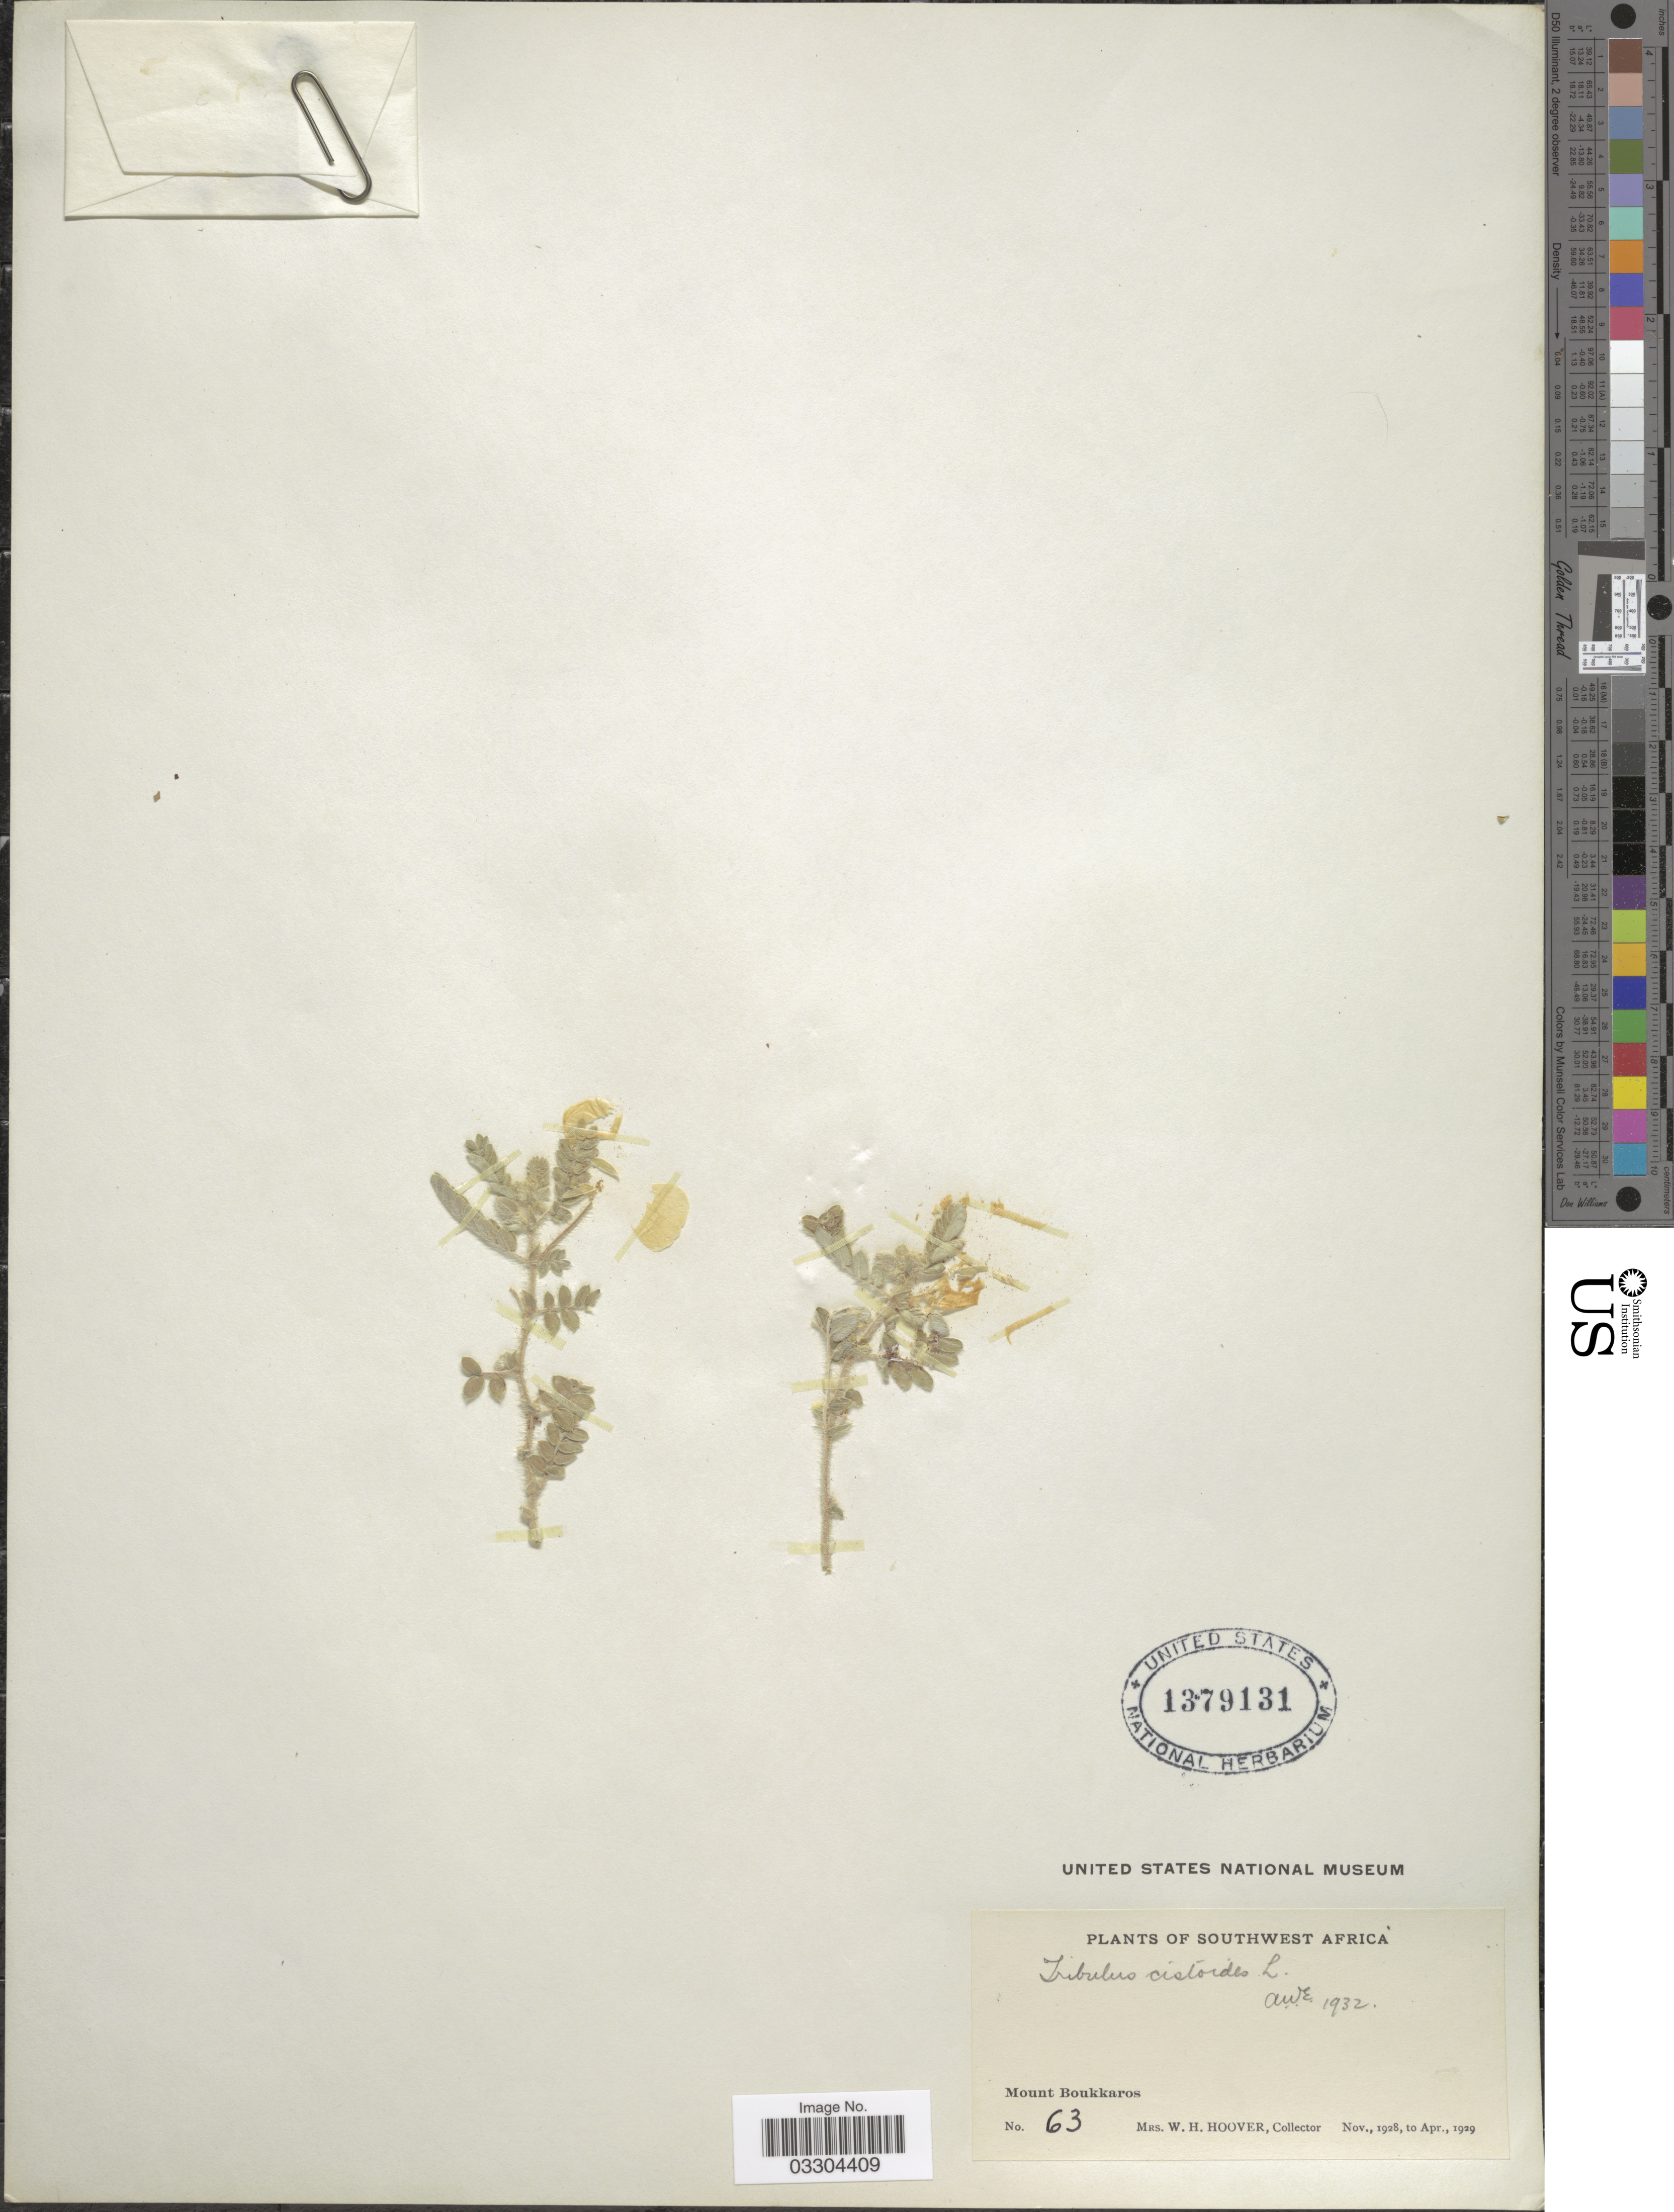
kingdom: Plantae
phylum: Tracheophyta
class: Magnoliopsida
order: Zygophyllales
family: Zygophyllaceae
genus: Tribulus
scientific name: Tribulus cistoides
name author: L.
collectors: W. Hoover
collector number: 63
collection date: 1928-11/1929-04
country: Namibia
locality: Southwest Africa. Mount Boukkaros.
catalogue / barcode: US 1379131